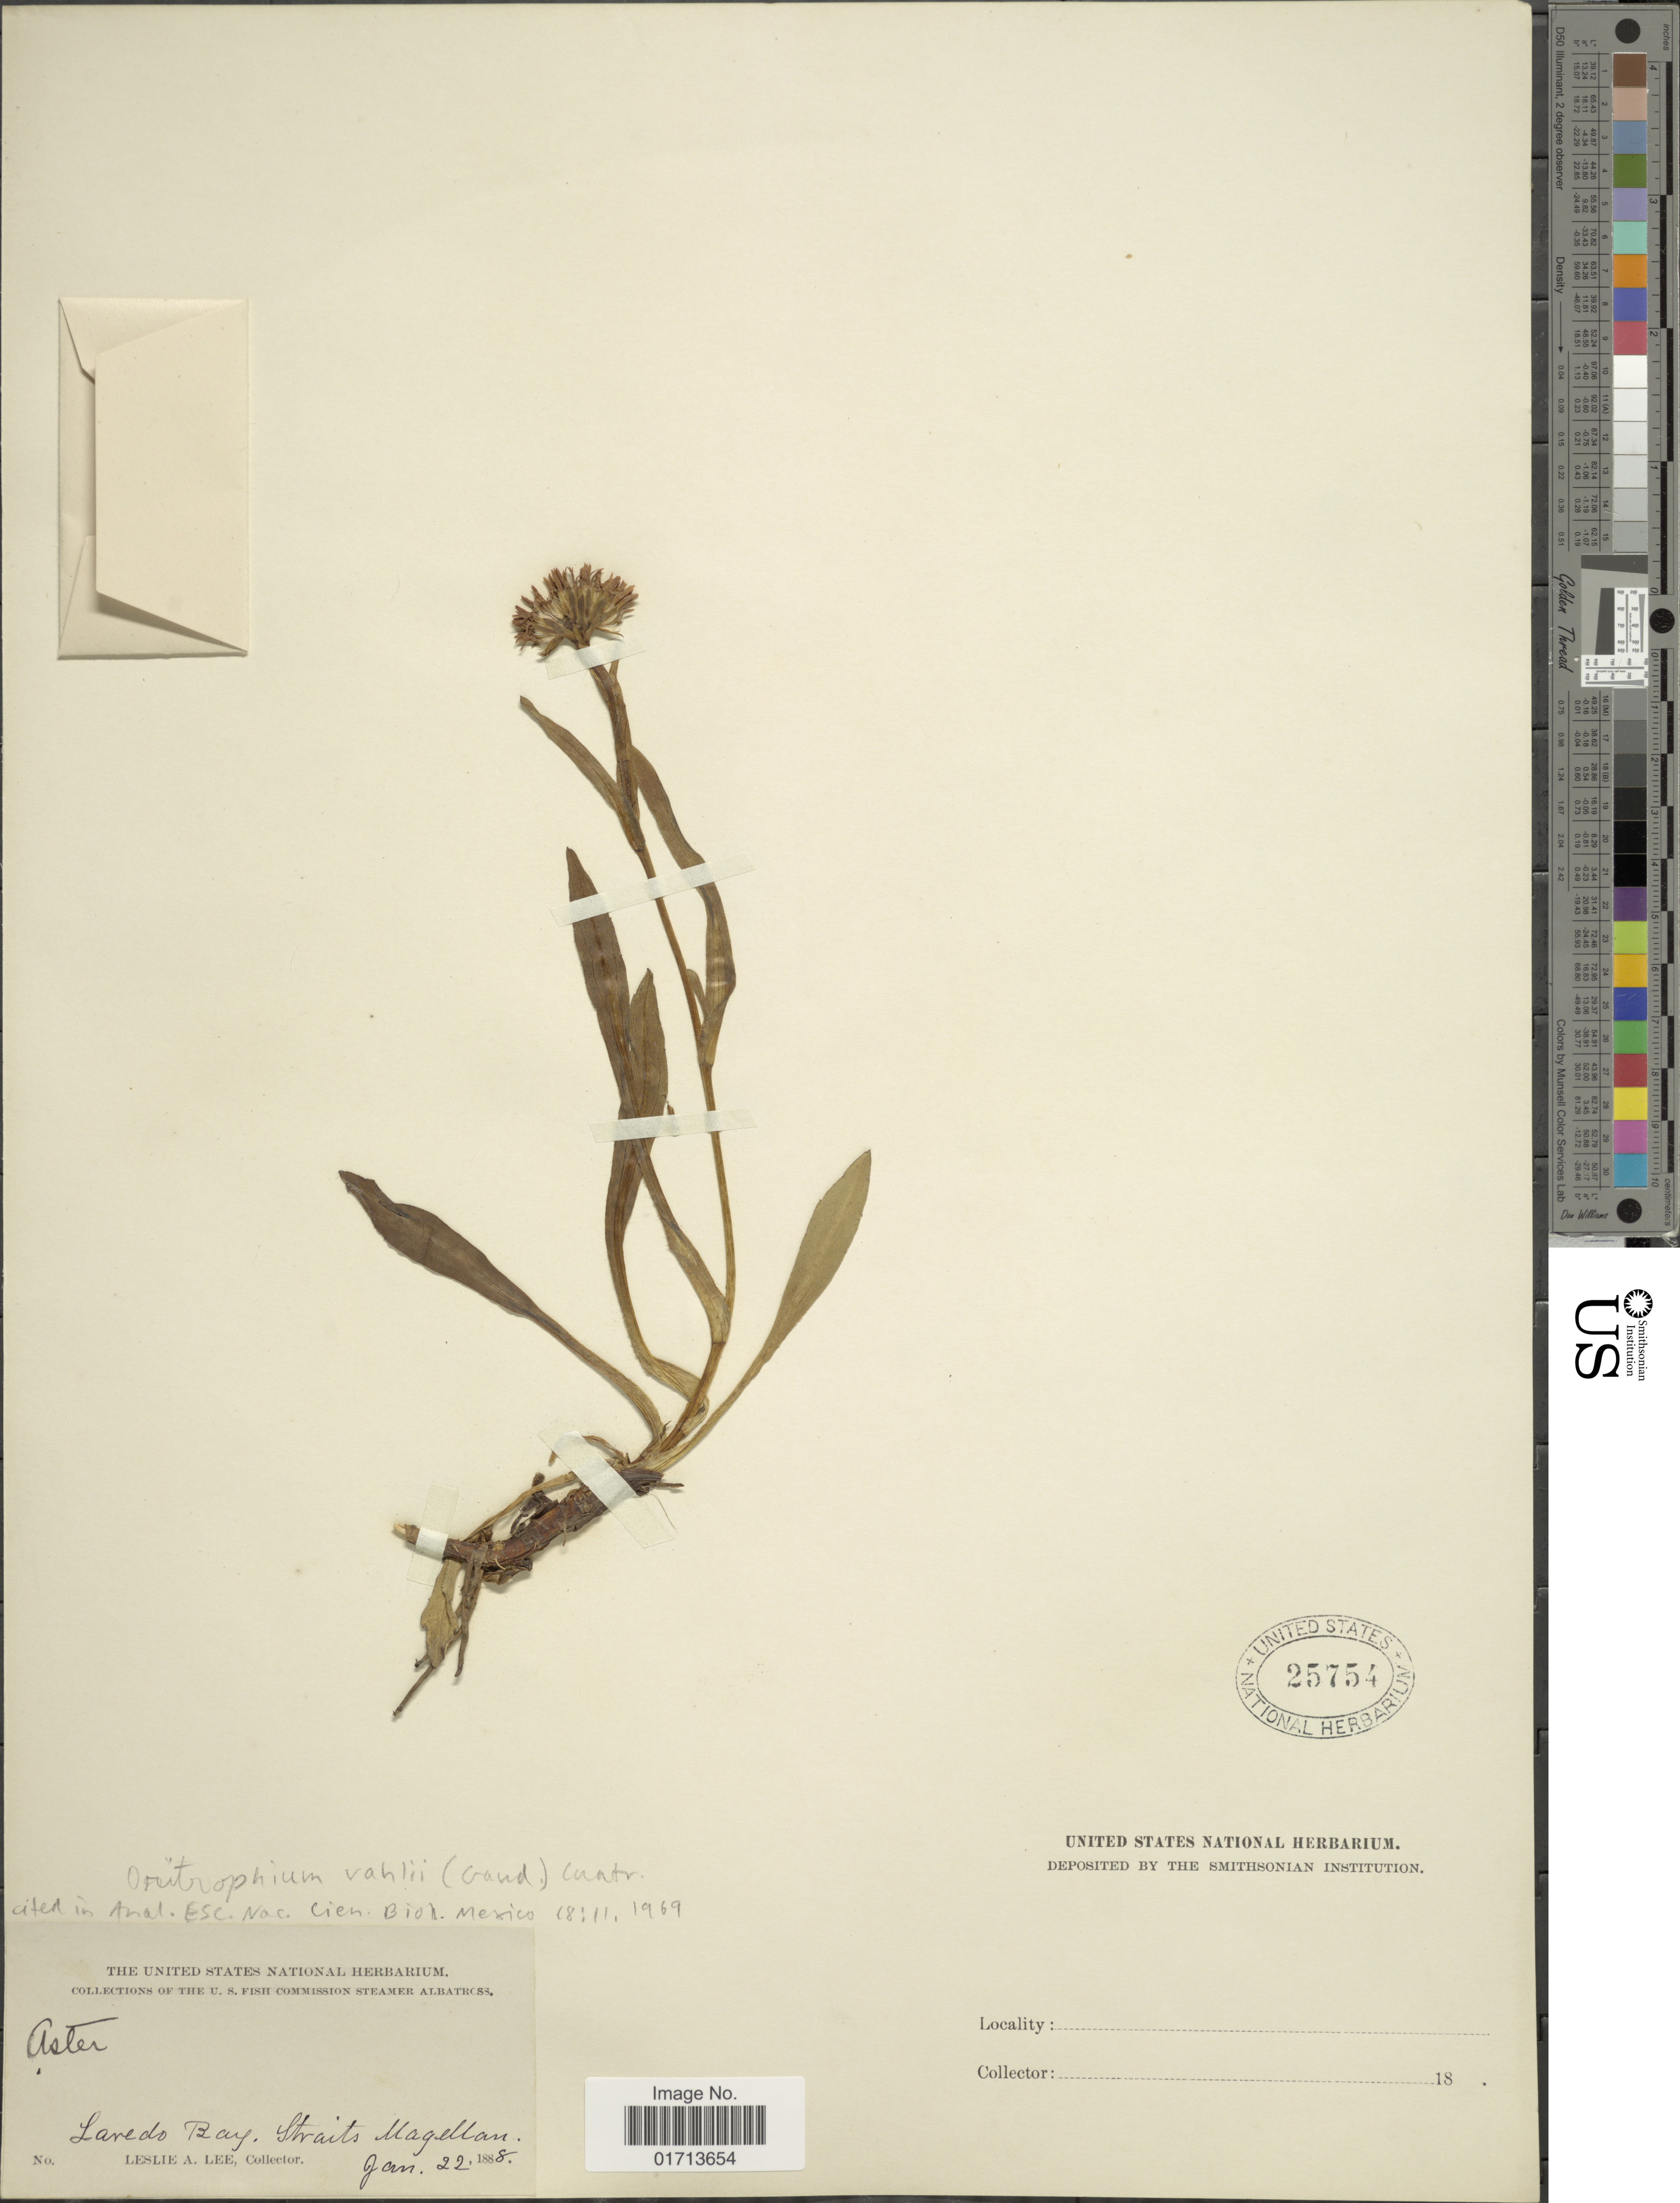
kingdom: Plantae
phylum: Tracheophyta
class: Magnoliopsida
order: Asterales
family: Asteraceae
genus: Oritrophium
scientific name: Oritrophium vahlii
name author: (Gaudich.) Cuatrec.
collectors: L. Lee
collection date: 1888-01-22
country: Chile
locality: Lavedo Bay, Straits Magellan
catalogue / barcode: US 25754